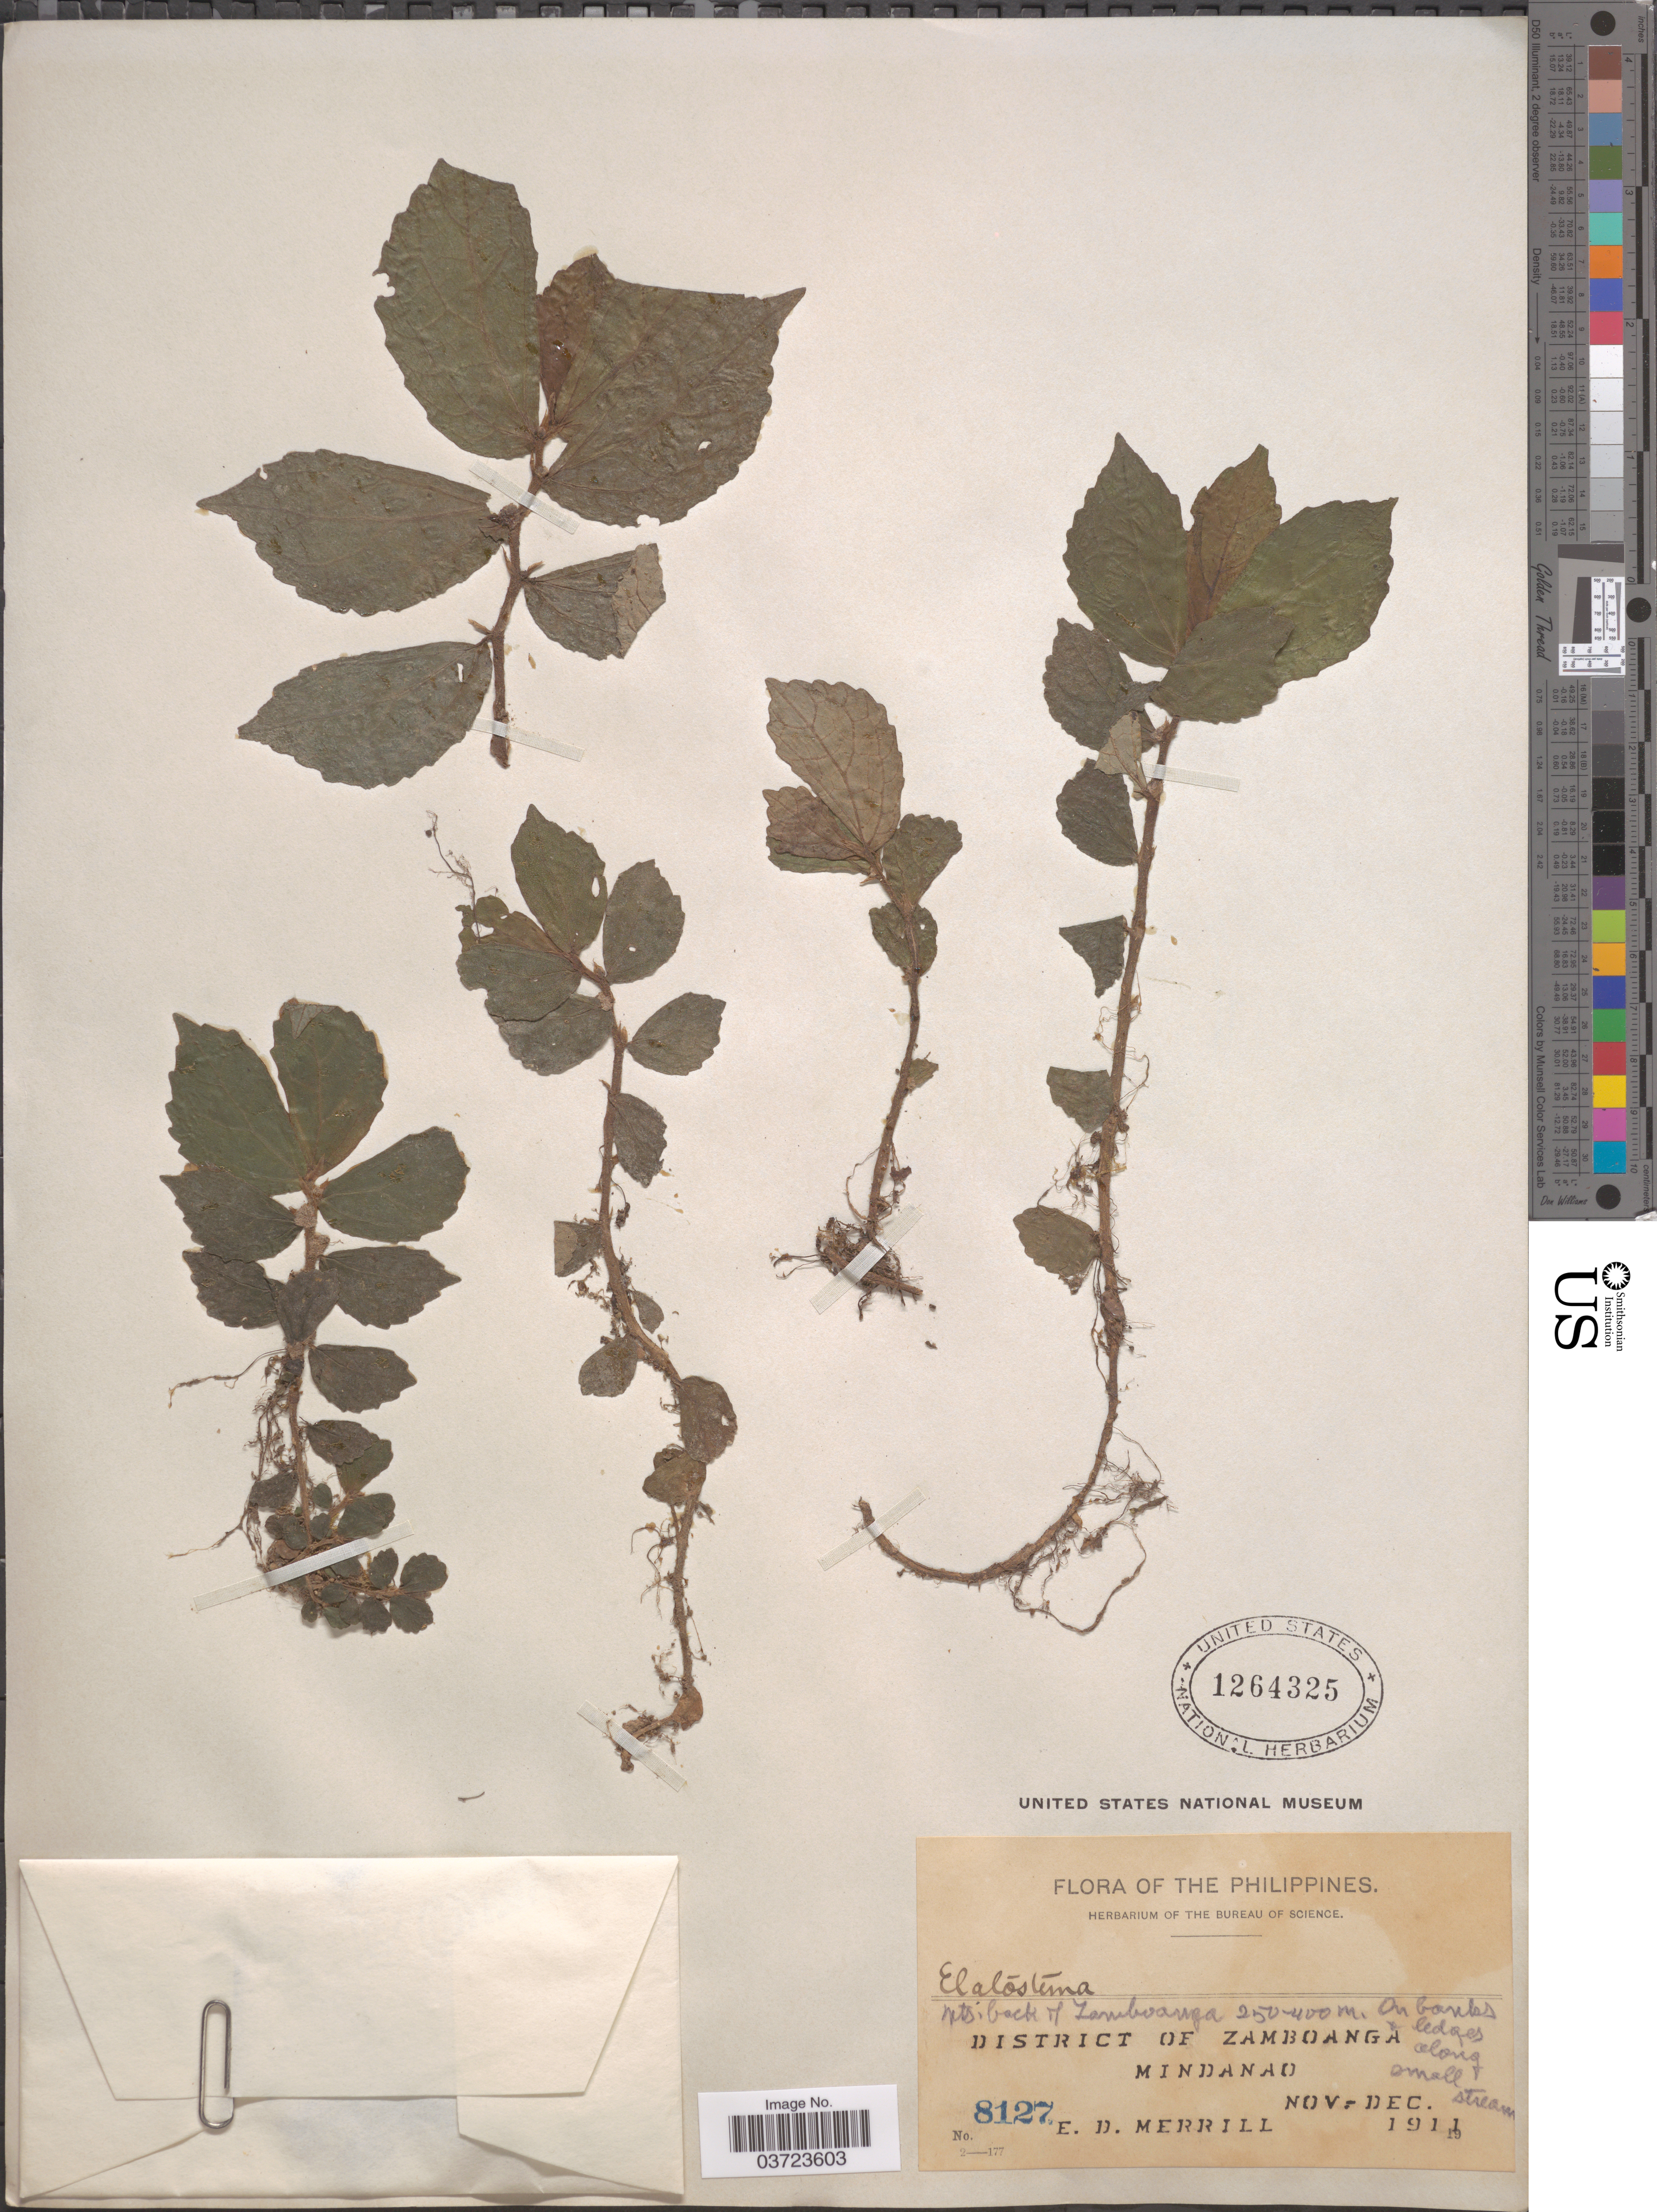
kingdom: Plantae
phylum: Tracheophyta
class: Magnoliopsida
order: Rosales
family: Urticaceae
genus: Elatostema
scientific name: Elatostema sp.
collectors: E. D. Merrill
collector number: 8127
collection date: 1911-11/1911-12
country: Philippines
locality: Mts. back of Zamboanga. District of Zamboanga. Mindanao.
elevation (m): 250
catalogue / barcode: US 1264325